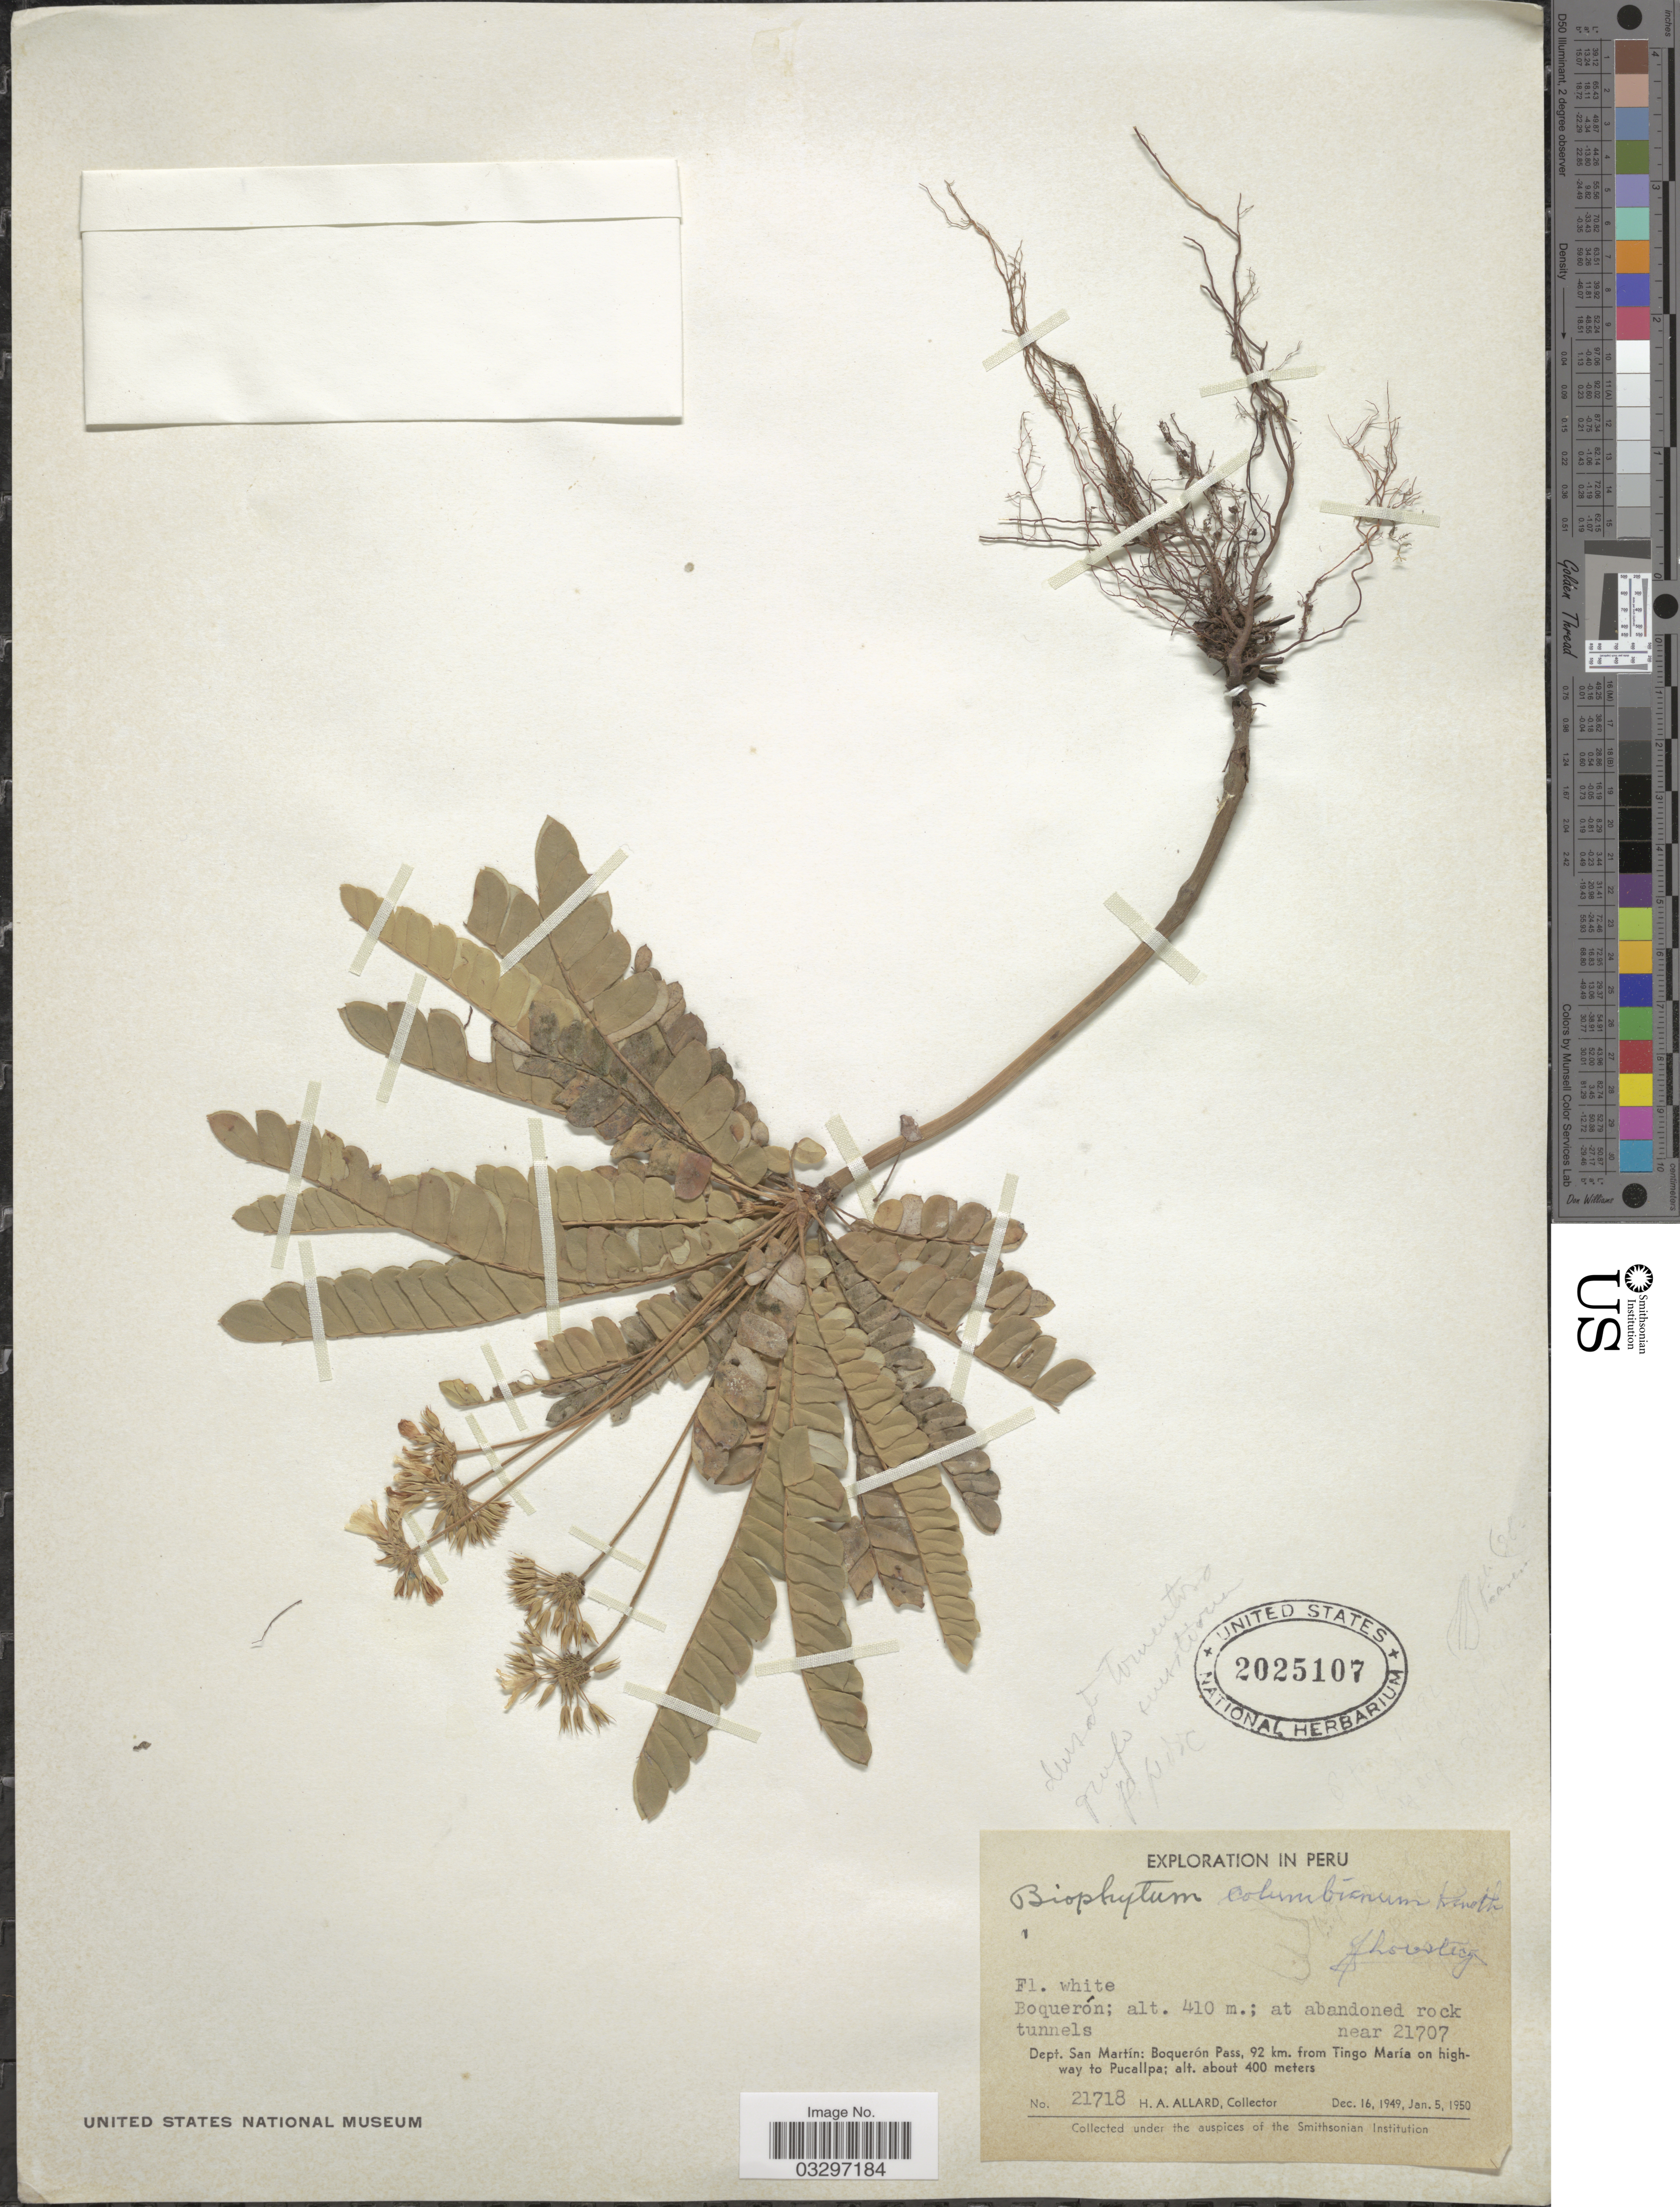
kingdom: Plantae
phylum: Tracheophyta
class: Magnoliopsida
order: Oxalidales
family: Oxalidaceae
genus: Biophytum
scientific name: Biophytum columbianum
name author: Knuth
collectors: H. A. Allard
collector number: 21718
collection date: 1949-12-16/1950-01-05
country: Peru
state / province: San Martín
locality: Boquerón, near 21707, Dept. San Martín: Boquerón Pass, 92 km. from Tingo María on highway to Pucallpa.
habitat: at abandoned rock tunnels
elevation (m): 410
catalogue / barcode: US 2025107